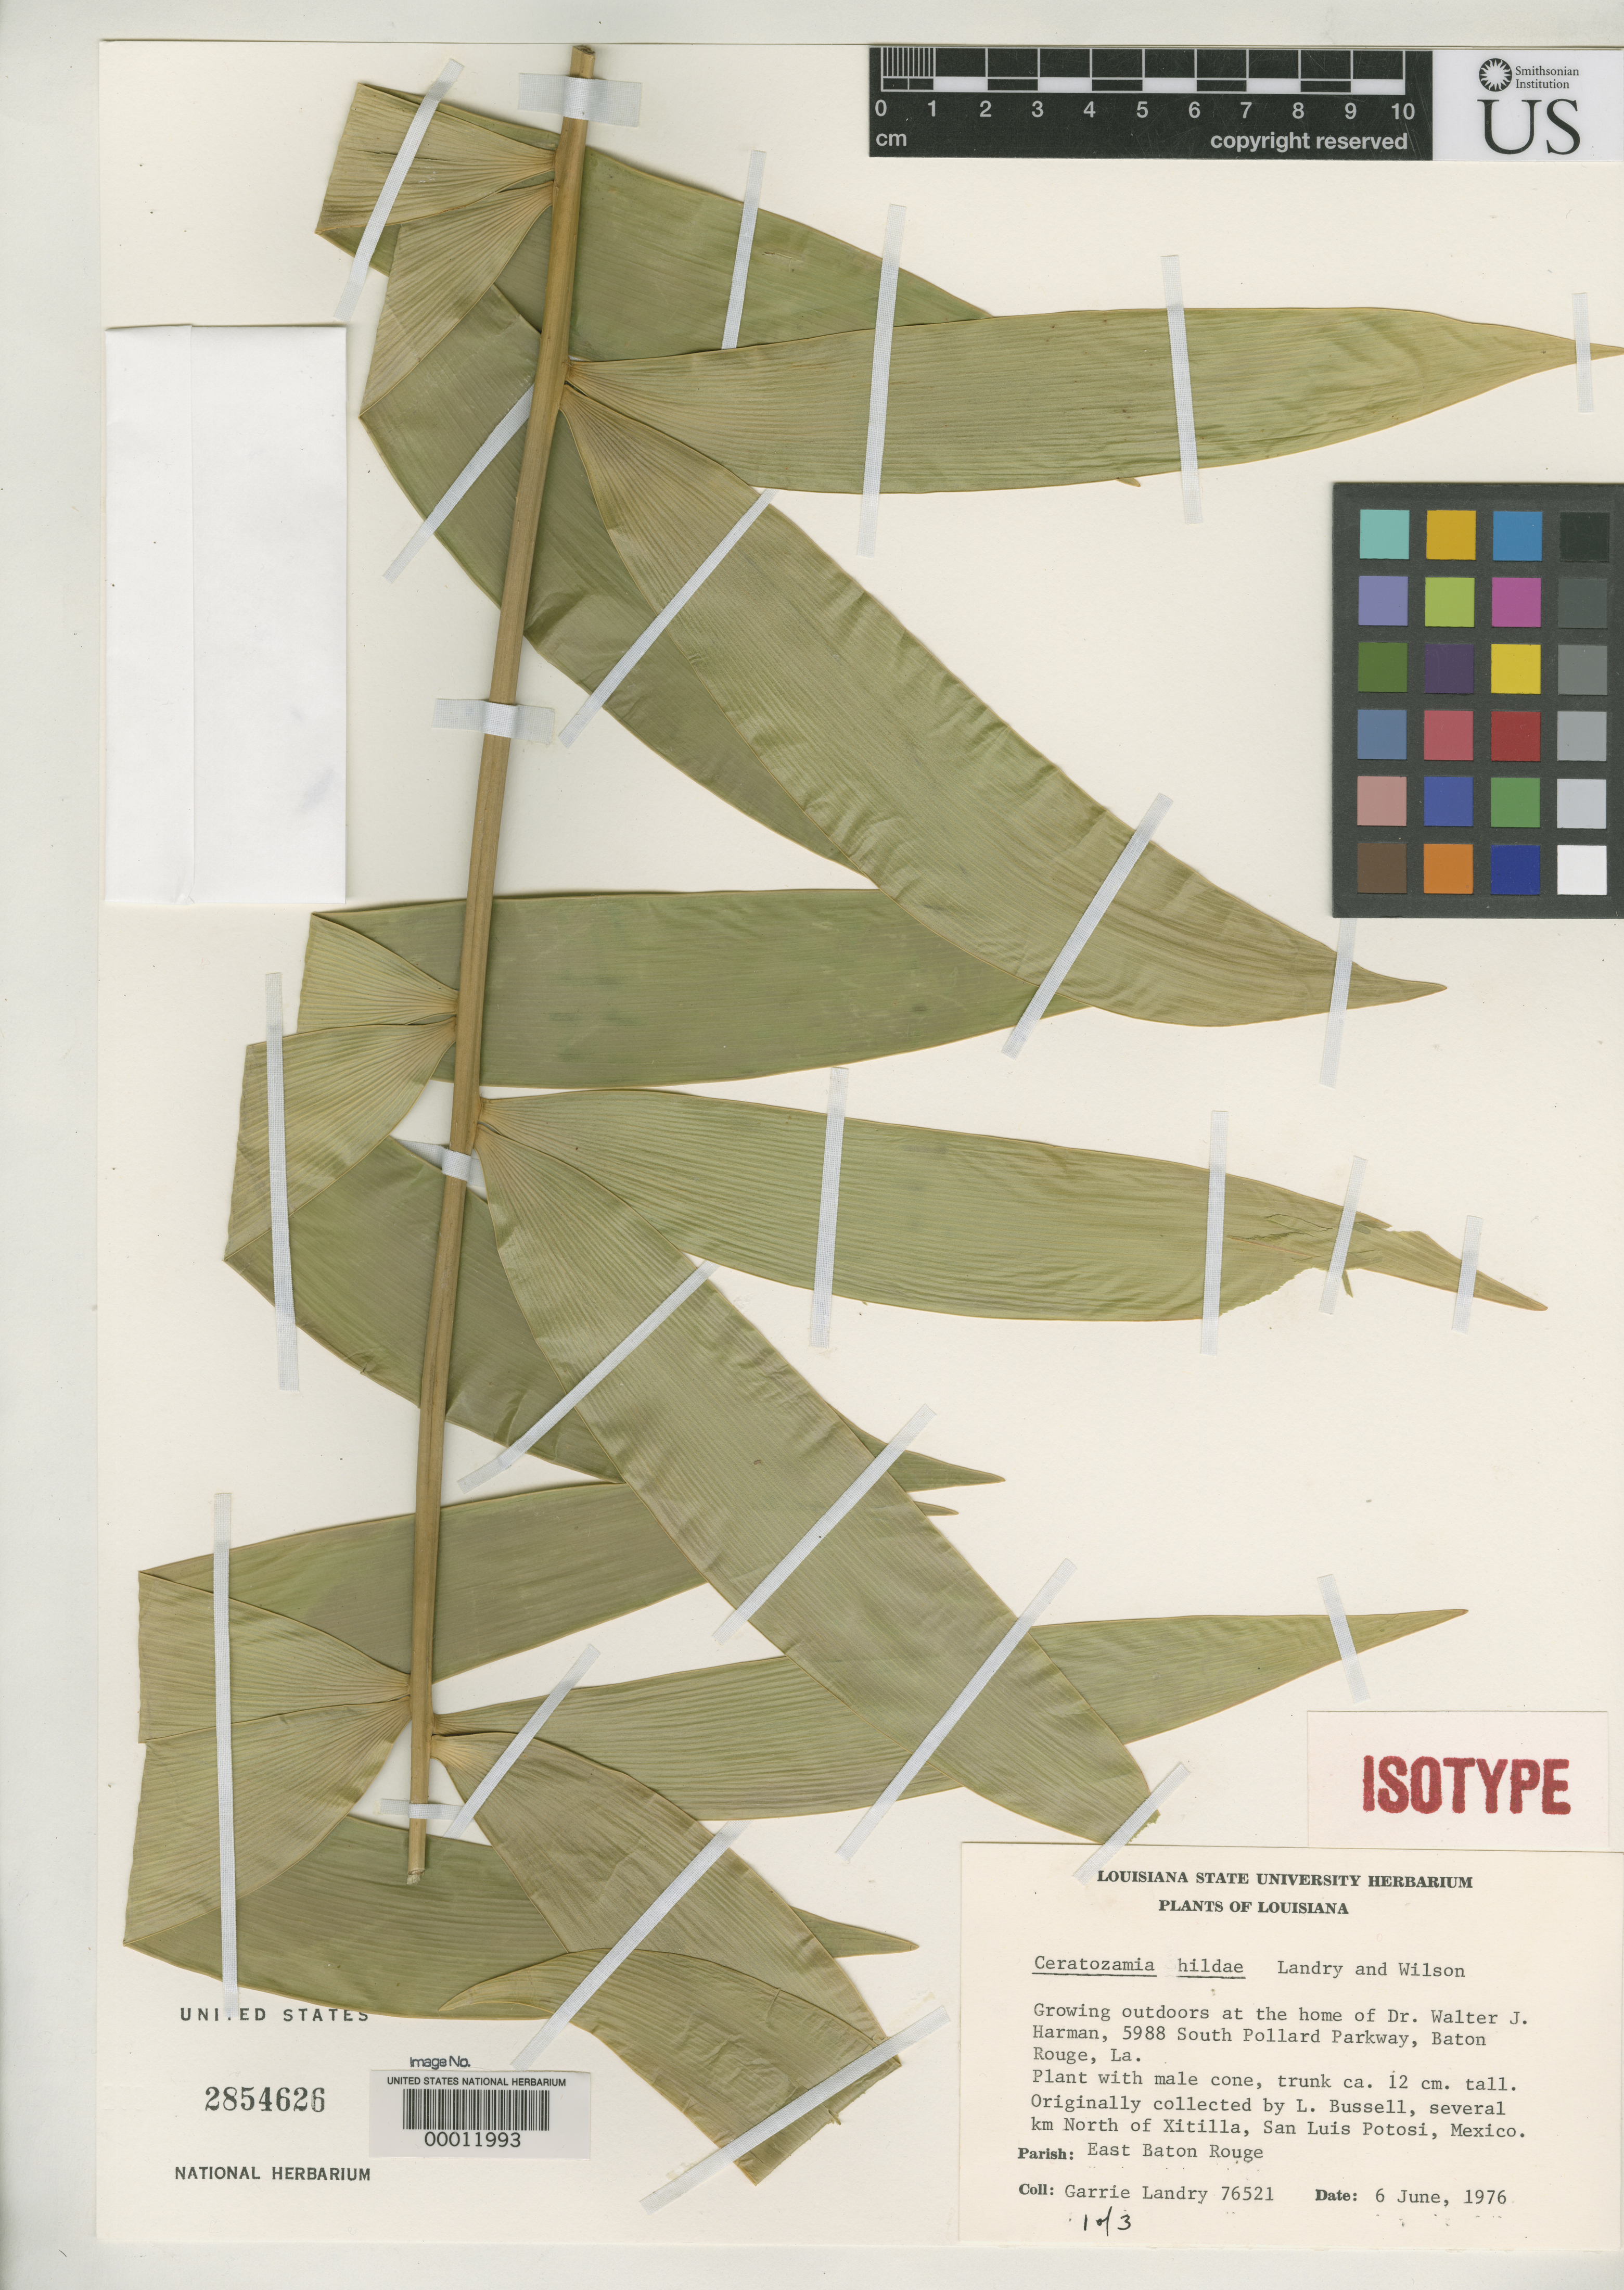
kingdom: Plantae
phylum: Tracheophyta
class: Cycadopsida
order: Cycadales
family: Zamiaceae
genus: Ceratozamia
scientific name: Ceratozamia hildae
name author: G.P. Landry & M.C. Wilson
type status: Isotype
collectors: G. P. Landry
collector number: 76521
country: United States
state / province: Louisiana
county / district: East Baton Rouge Parish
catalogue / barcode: US 2854626